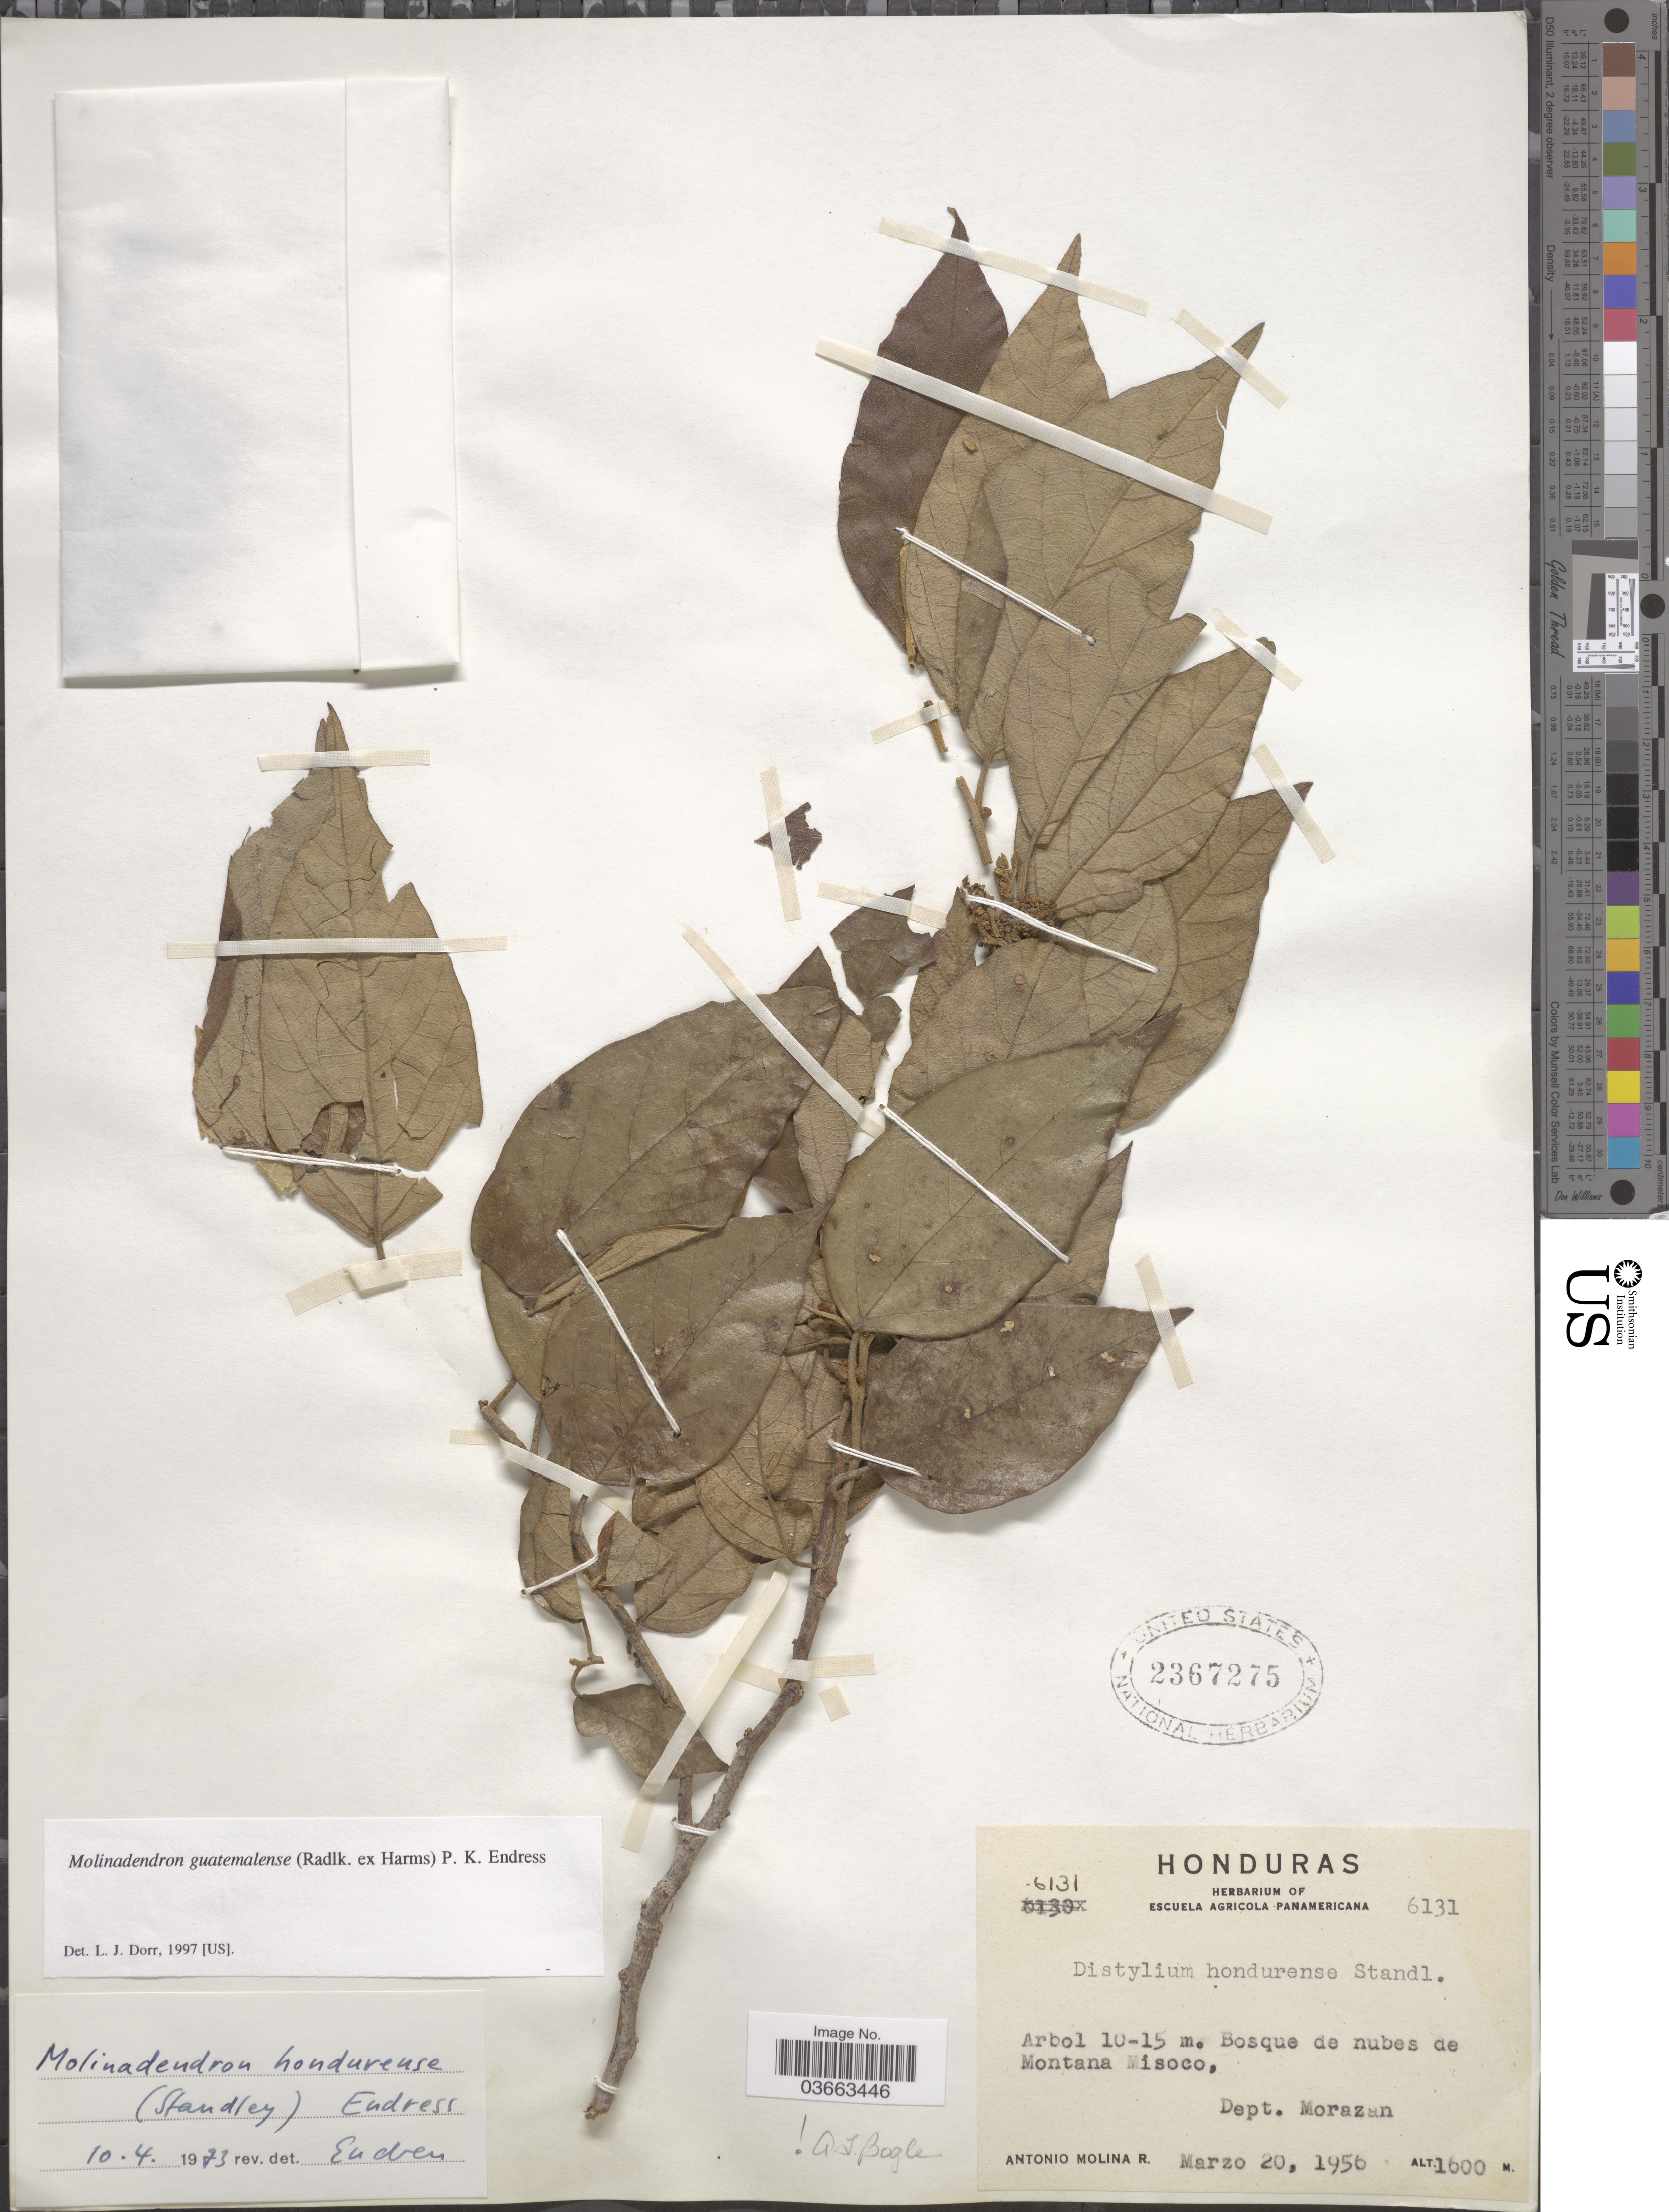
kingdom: Plantae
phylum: Tracheophyta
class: Magnoliopsida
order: Saxifragales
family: Hamamelidaceae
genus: Molinadendron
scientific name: Molinadendron guatemalense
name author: (Harms)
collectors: A. Molina R.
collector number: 6131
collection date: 1956-03-20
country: Honduras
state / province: Fco. Morazán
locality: Bosque de nubes de Montana Misoco, Dept. Morazan.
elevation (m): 1600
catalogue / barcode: US 2367275